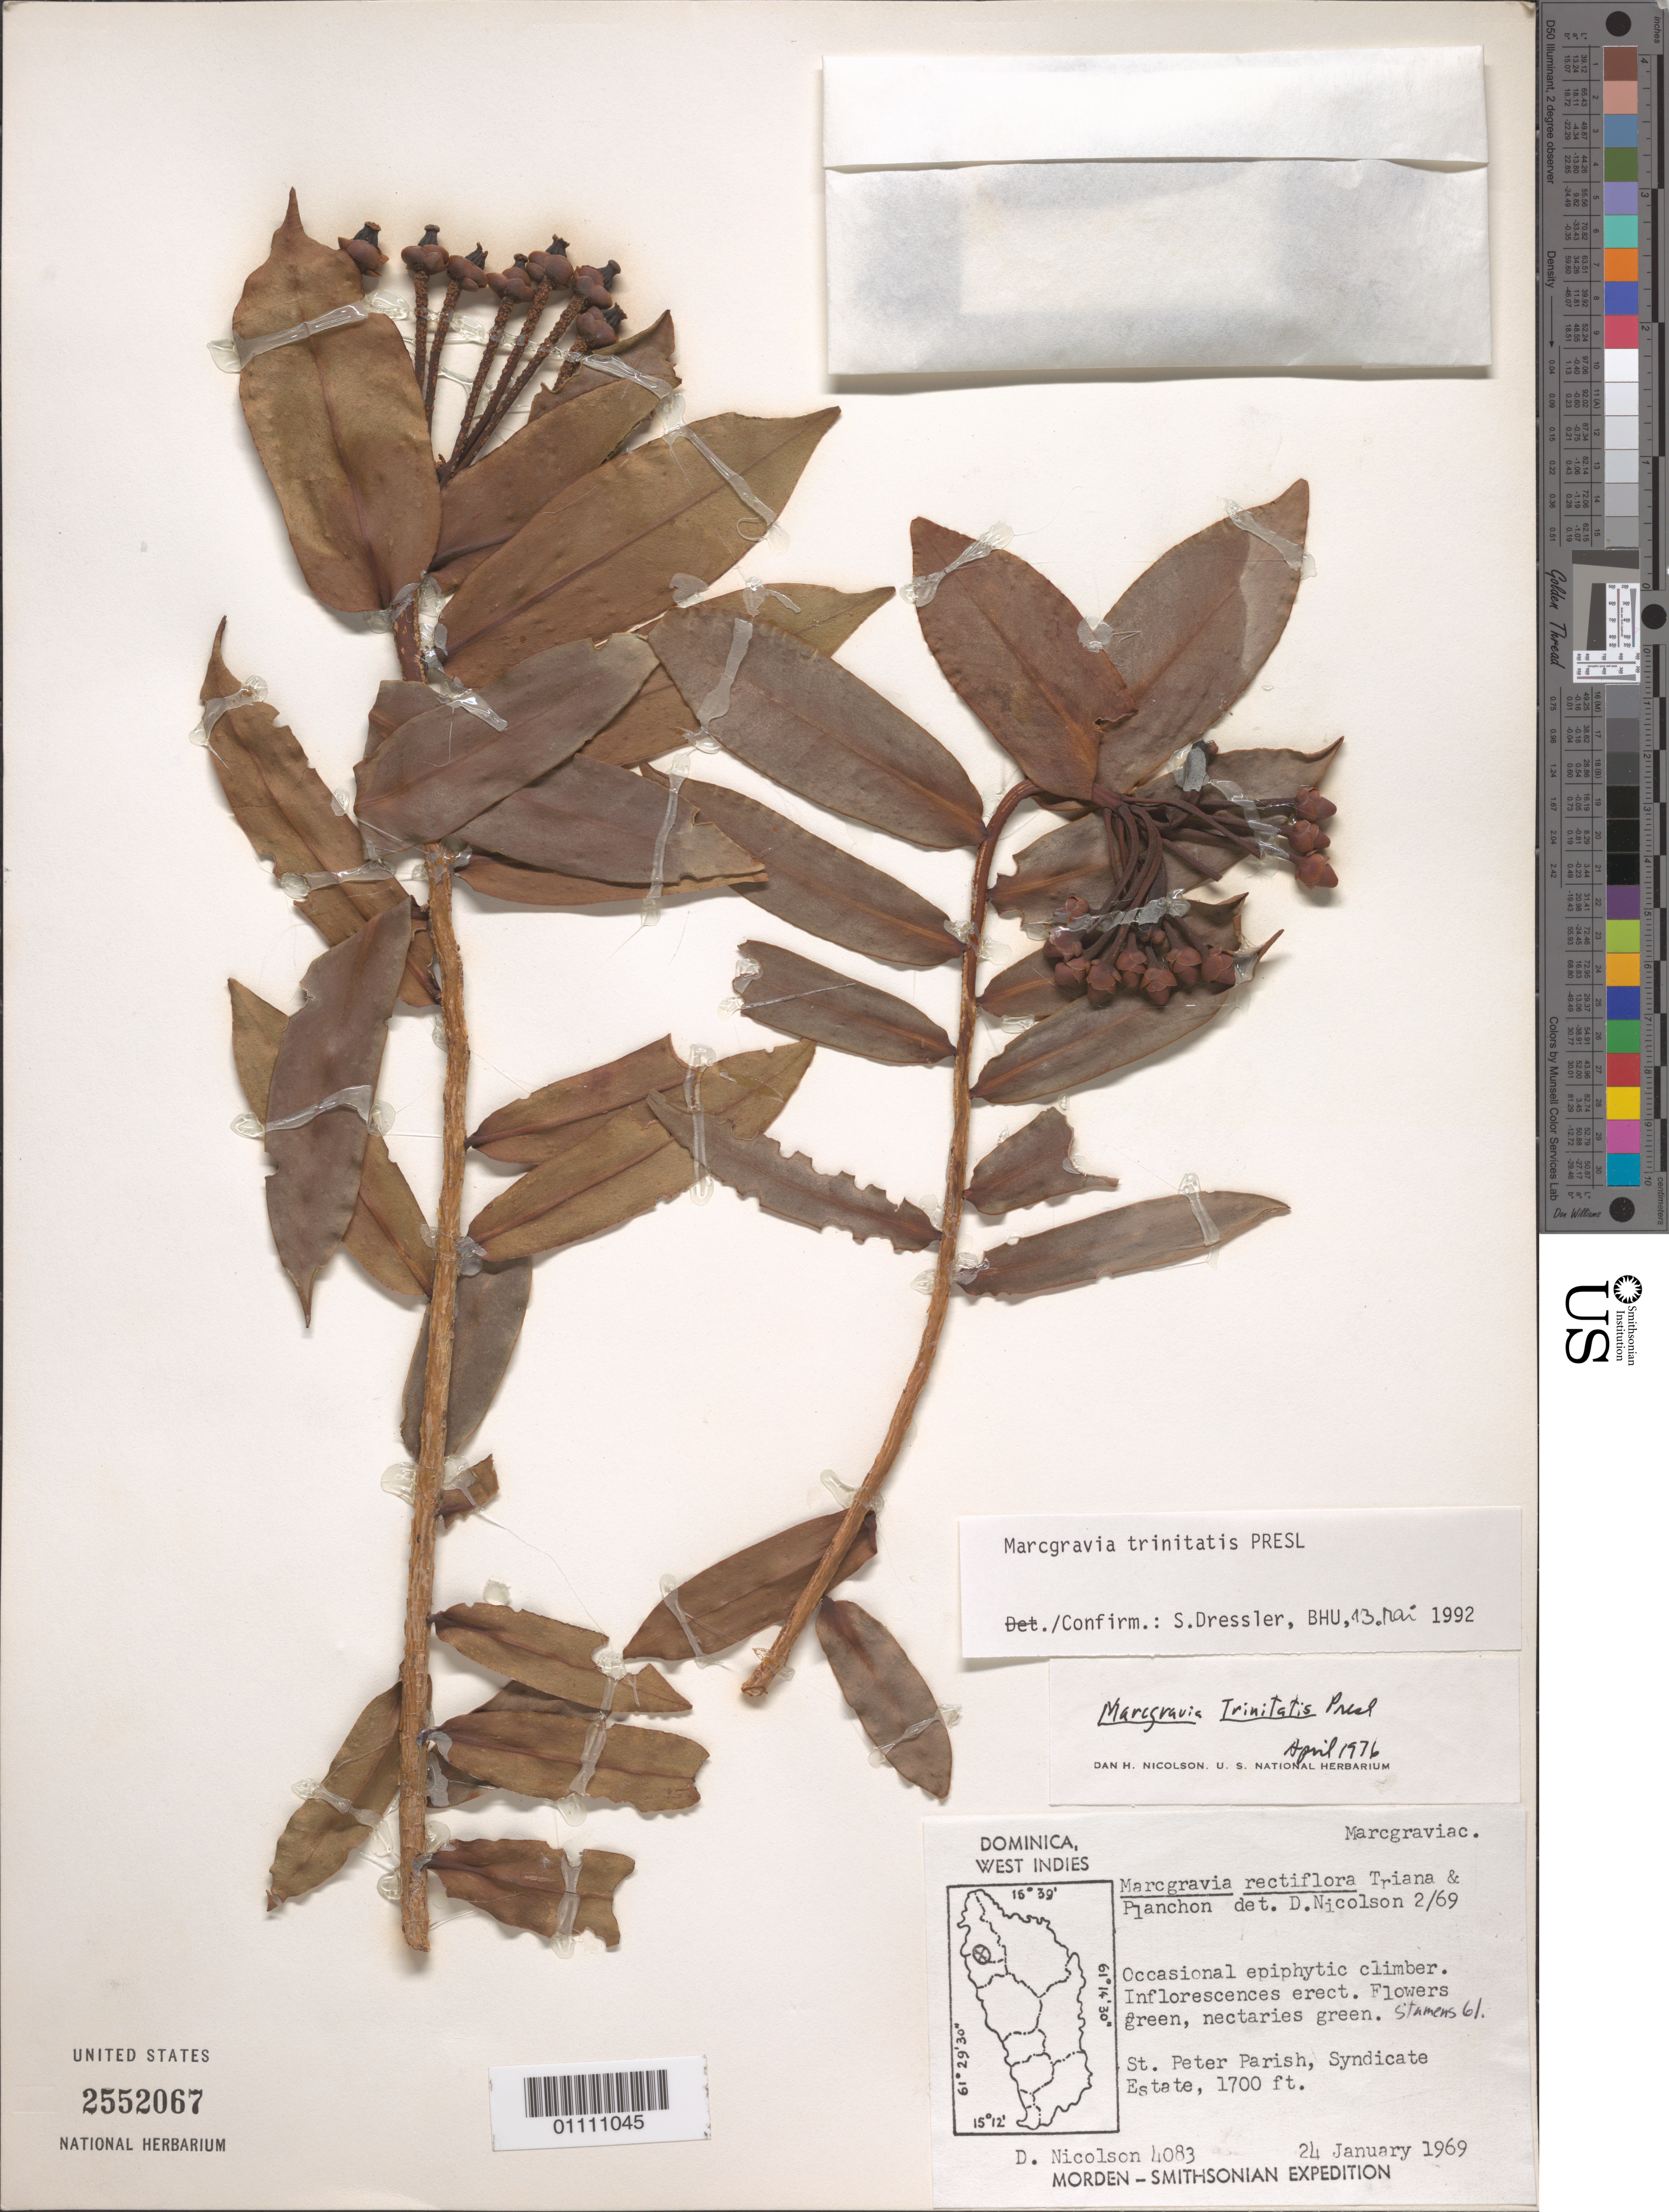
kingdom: Plantae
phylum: Tracheophyta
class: Magnoliopsida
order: Ericales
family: Marcgraviaceae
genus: Marcgravia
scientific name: Marcgravia trinitatis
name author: C. Presl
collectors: D. H. Nicolson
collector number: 4083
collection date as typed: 24 Jan 1969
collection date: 1969-01-24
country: Dominica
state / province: St. Peter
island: Dominica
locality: St. Peter Parish, Syndicate Estate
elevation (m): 518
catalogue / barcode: US 2552067